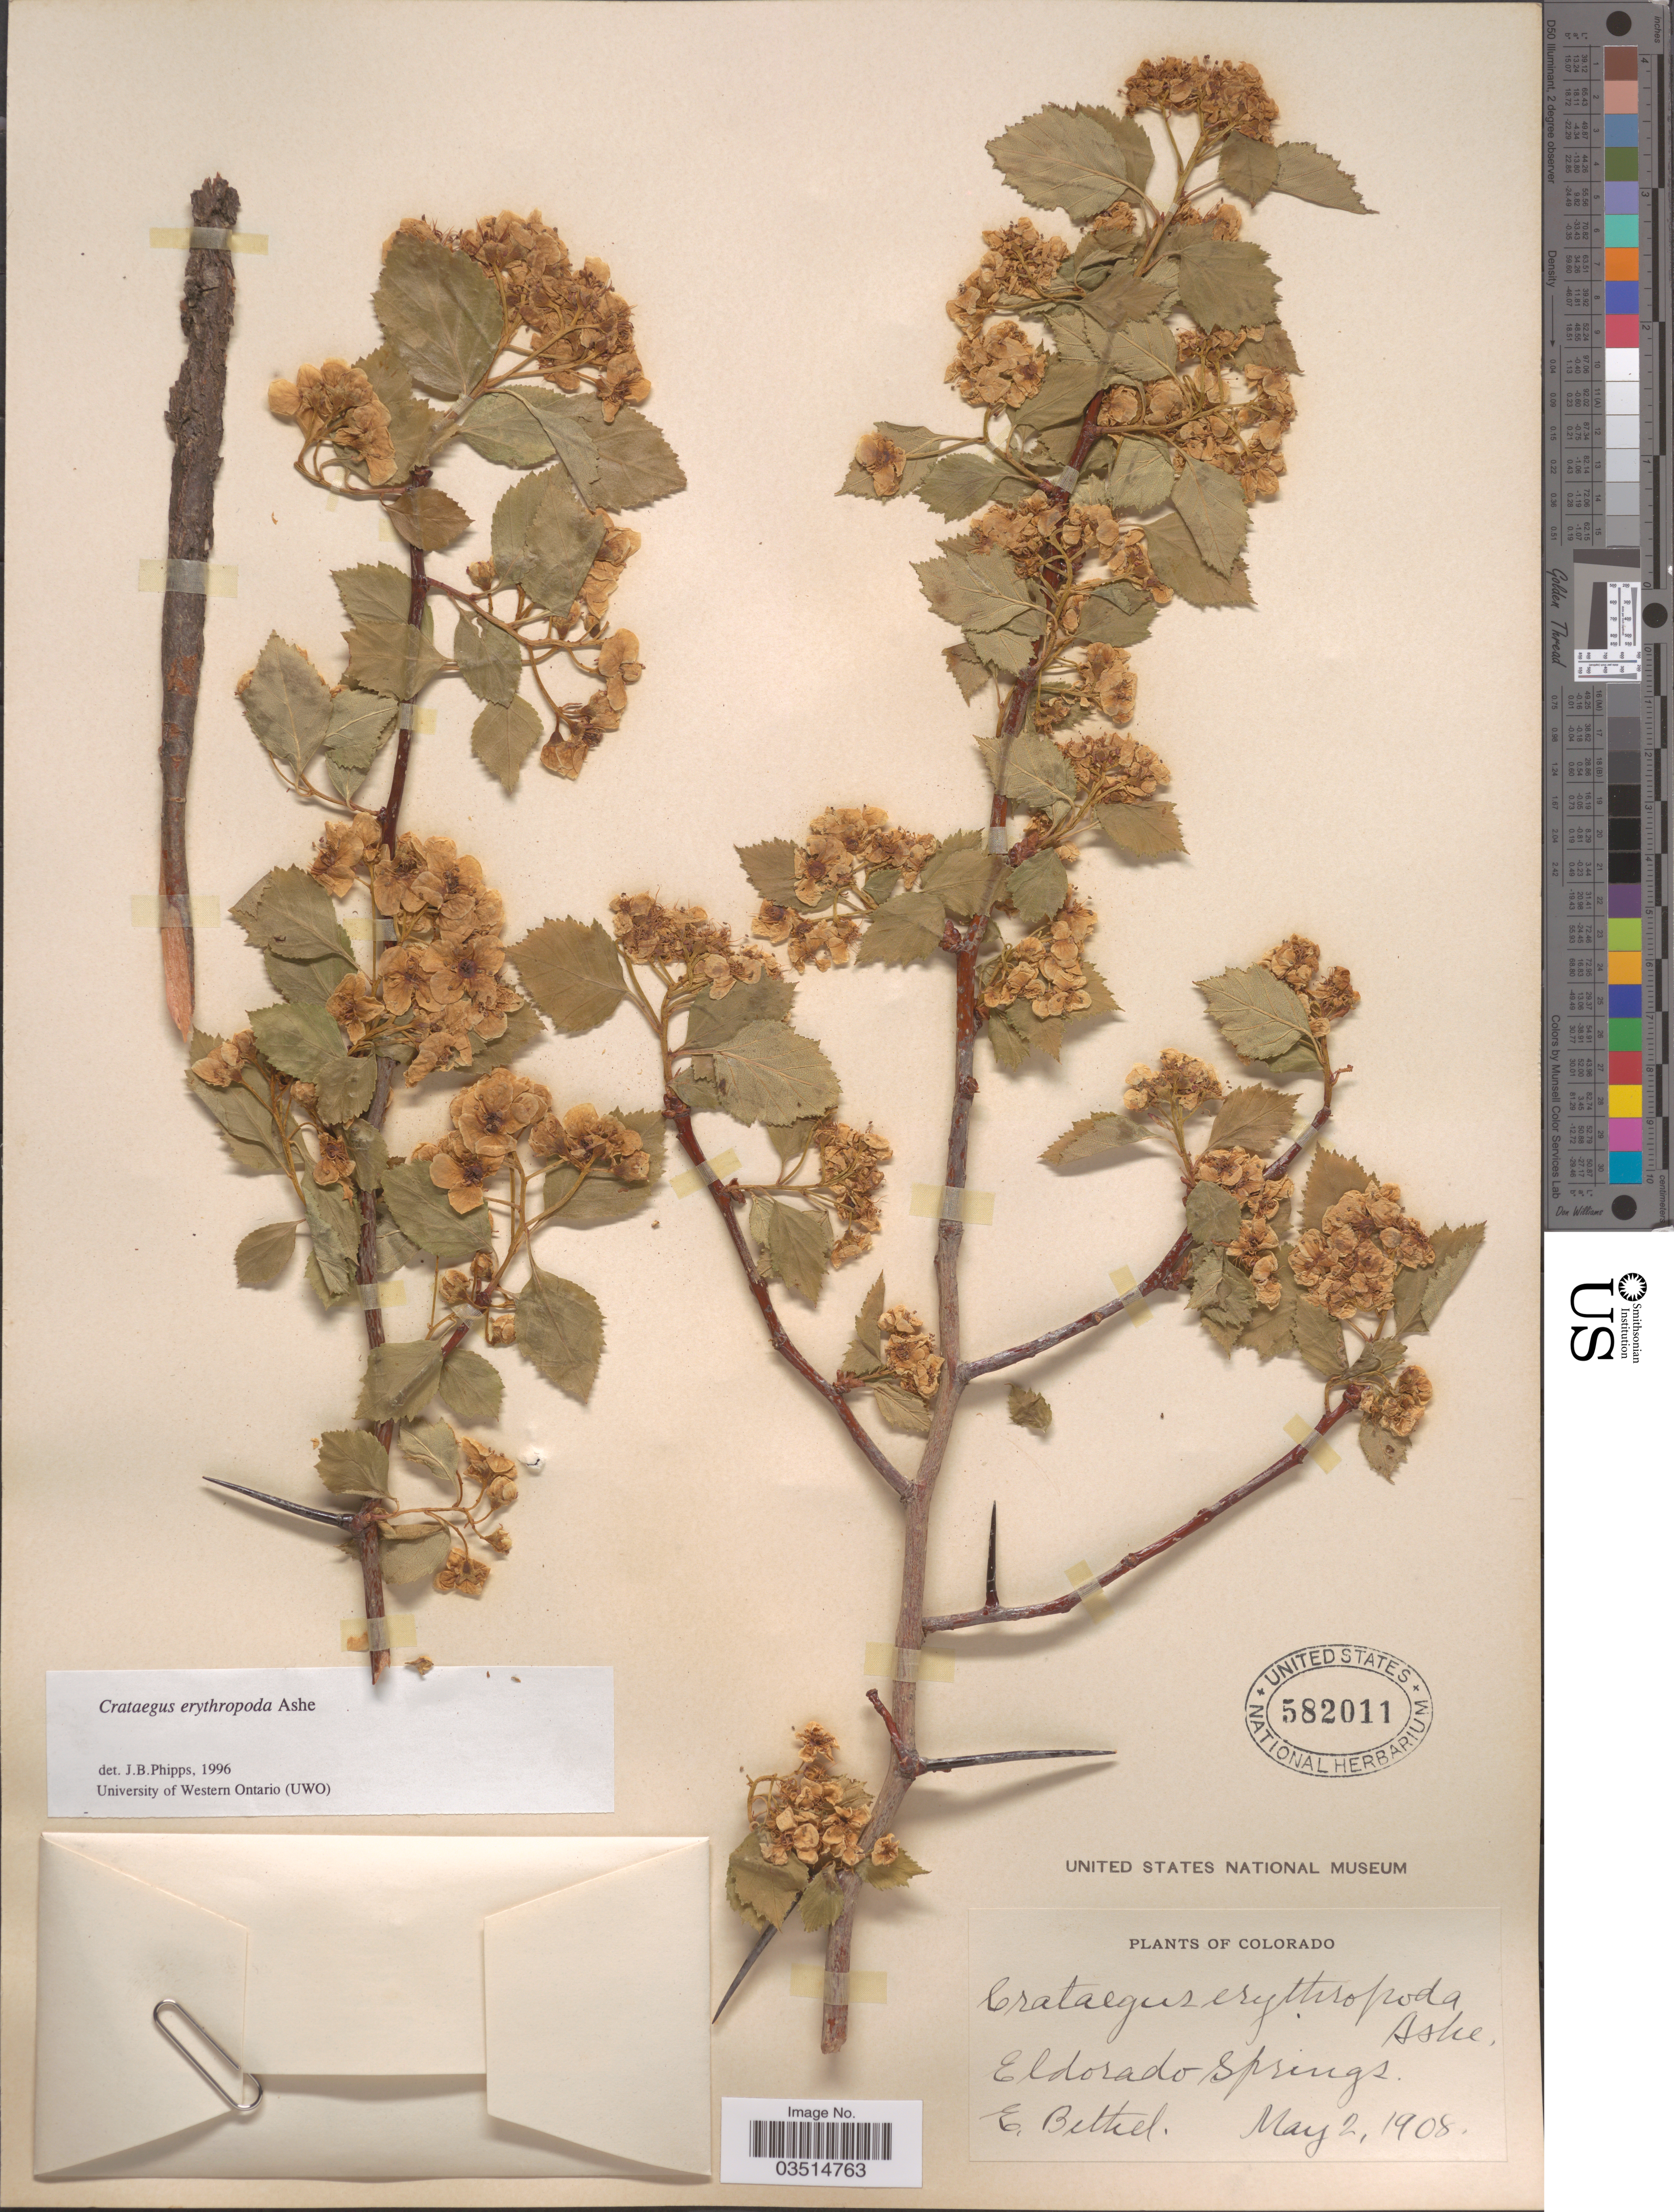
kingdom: Plantae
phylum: Tracheophyta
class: Magnoliopsida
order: Rosales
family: Rosaceae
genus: Crataegus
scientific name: Crataegus erythropoda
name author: Ashe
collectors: E. Bethel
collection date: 1908-05-02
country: United States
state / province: Colorado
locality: Eldorado Springs.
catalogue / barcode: US 582011